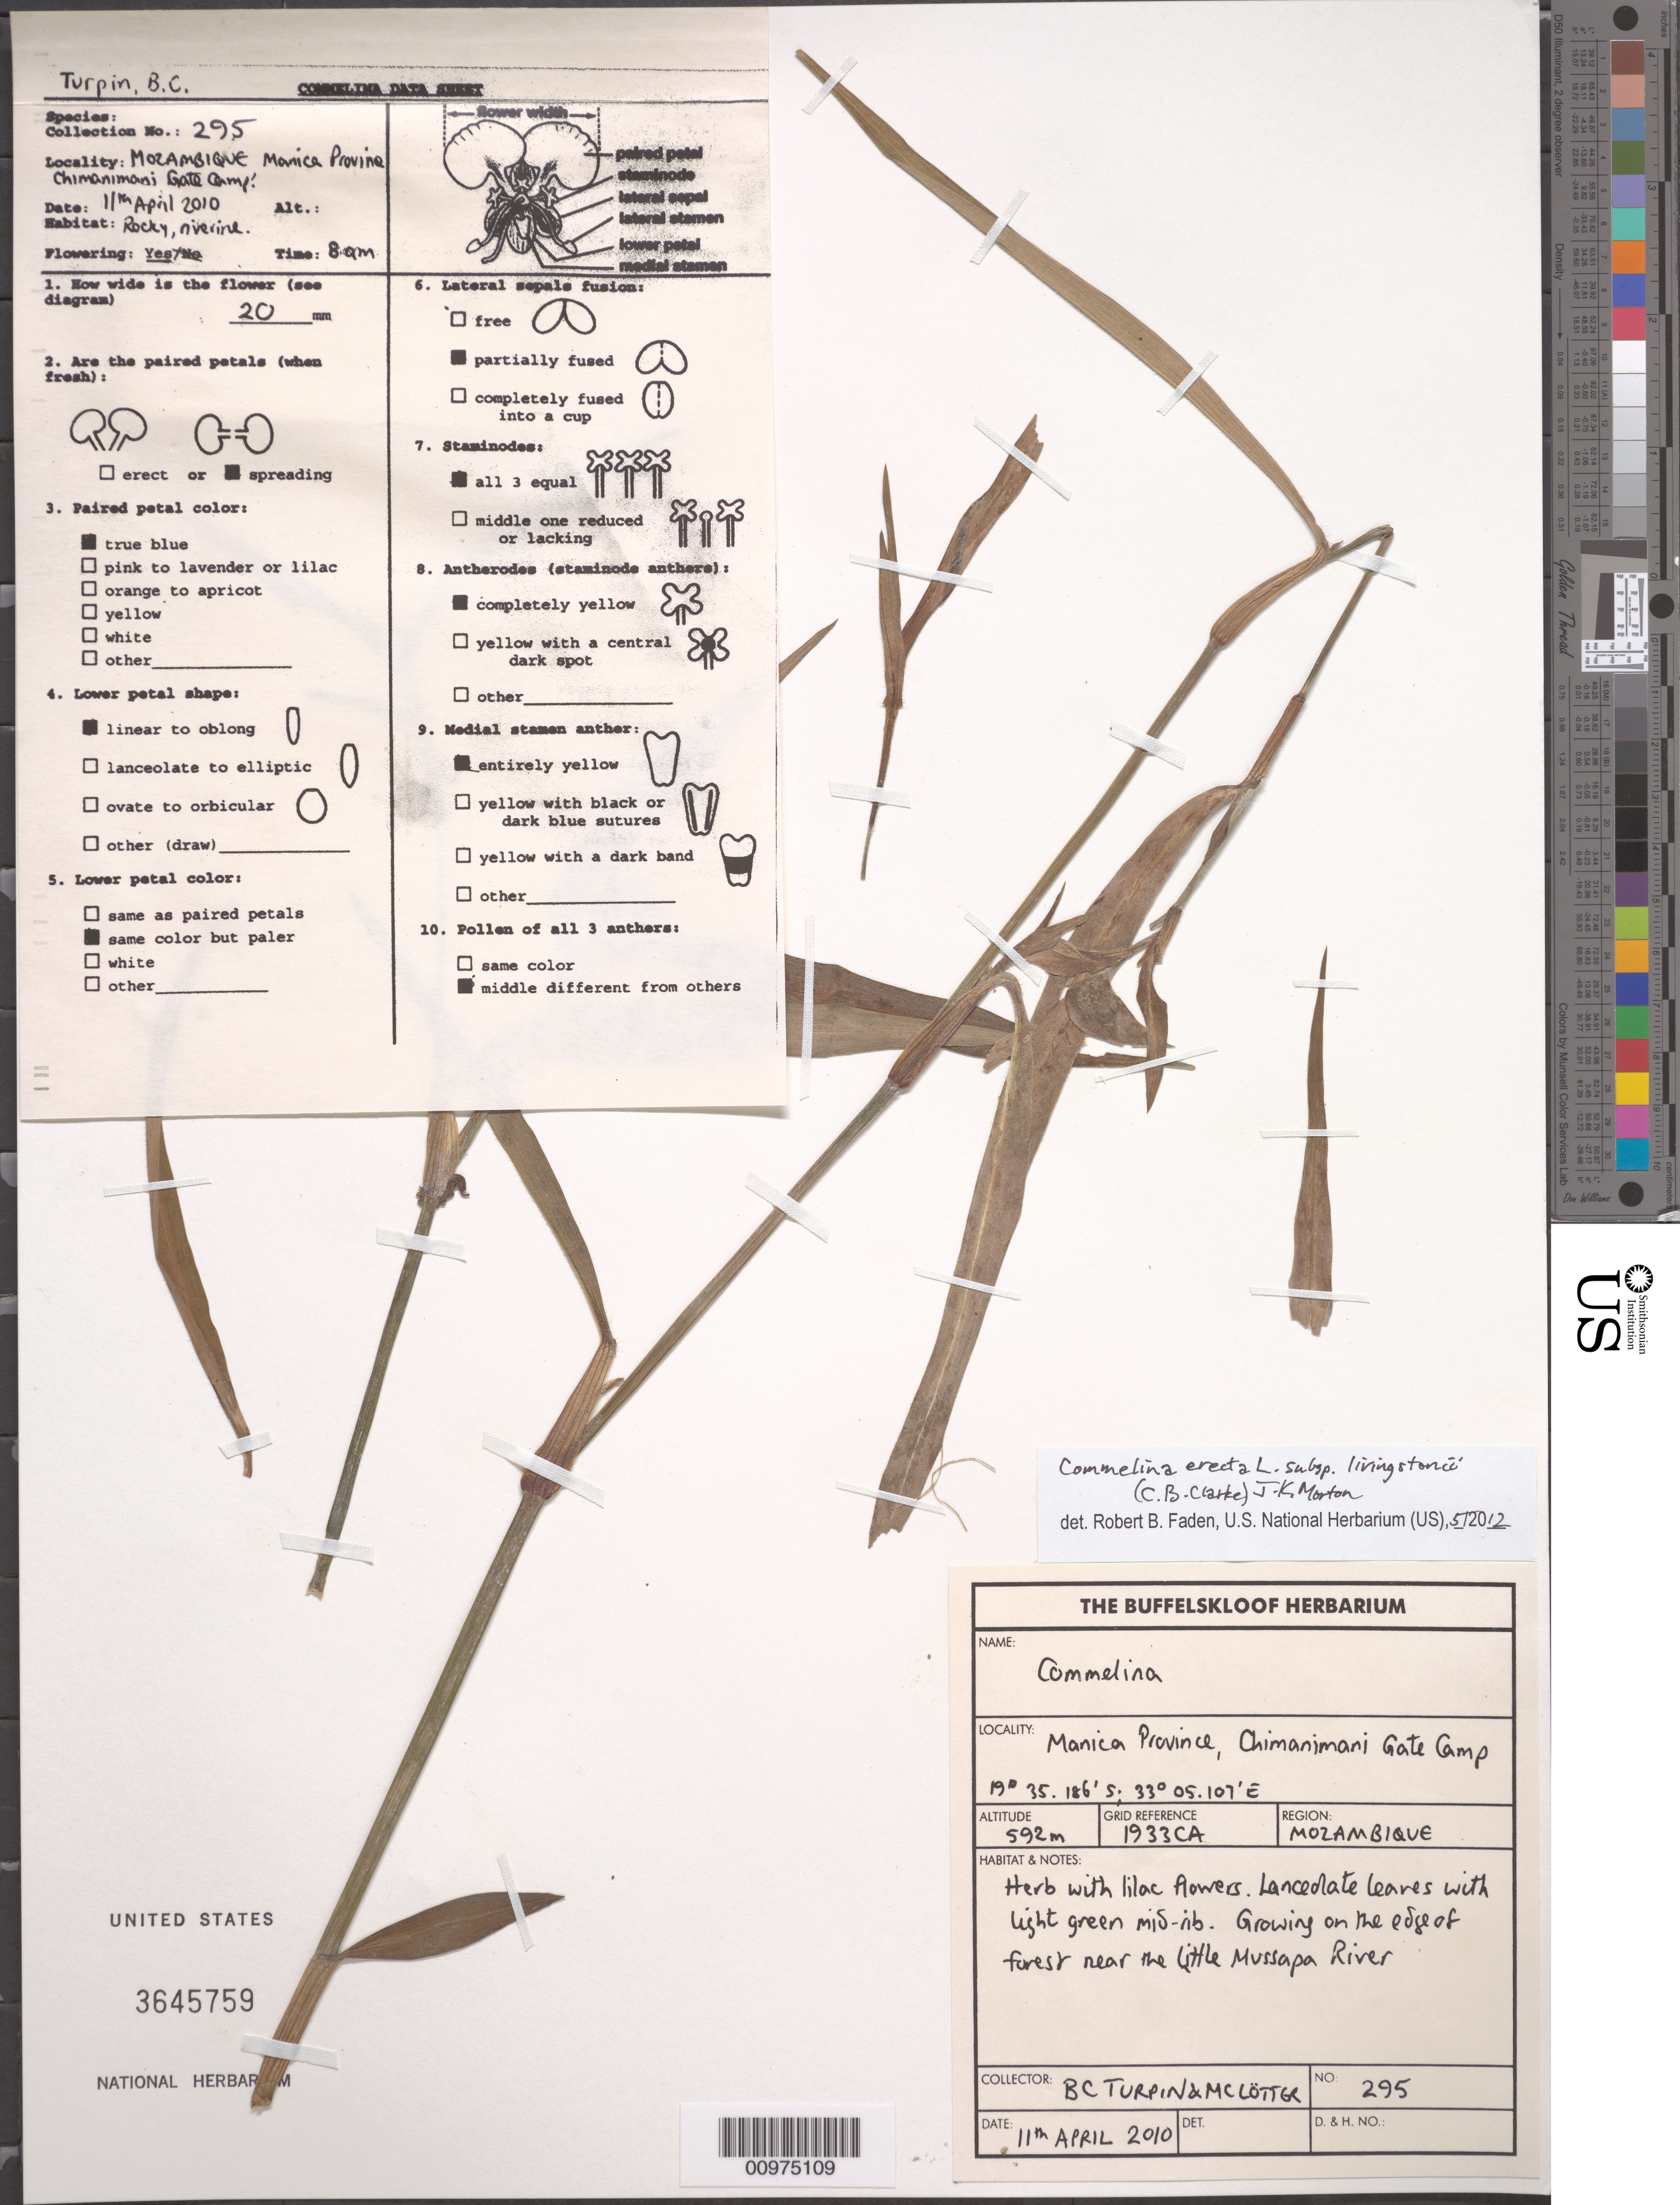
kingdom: Plantae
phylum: Tracheophyta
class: Liliopsida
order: Commelinales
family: Commelinaceae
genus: Commelina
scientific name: Commelina erecta subsp. livingstonii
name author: (C.B. Clarke) J.K. Morton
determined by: Faden, Robert B., (US), Smithsonian Institution - National Museum of Natural History (UNITED STATES)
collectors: B. C. Turpin & M. Lötter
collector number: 295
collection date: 2010-04-11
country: Mozambique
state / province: Manica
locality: Chimanimani Gate Camp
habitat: Growing on the edge of forest near the little Mussapa River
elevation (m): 592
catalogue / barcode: US 3645759